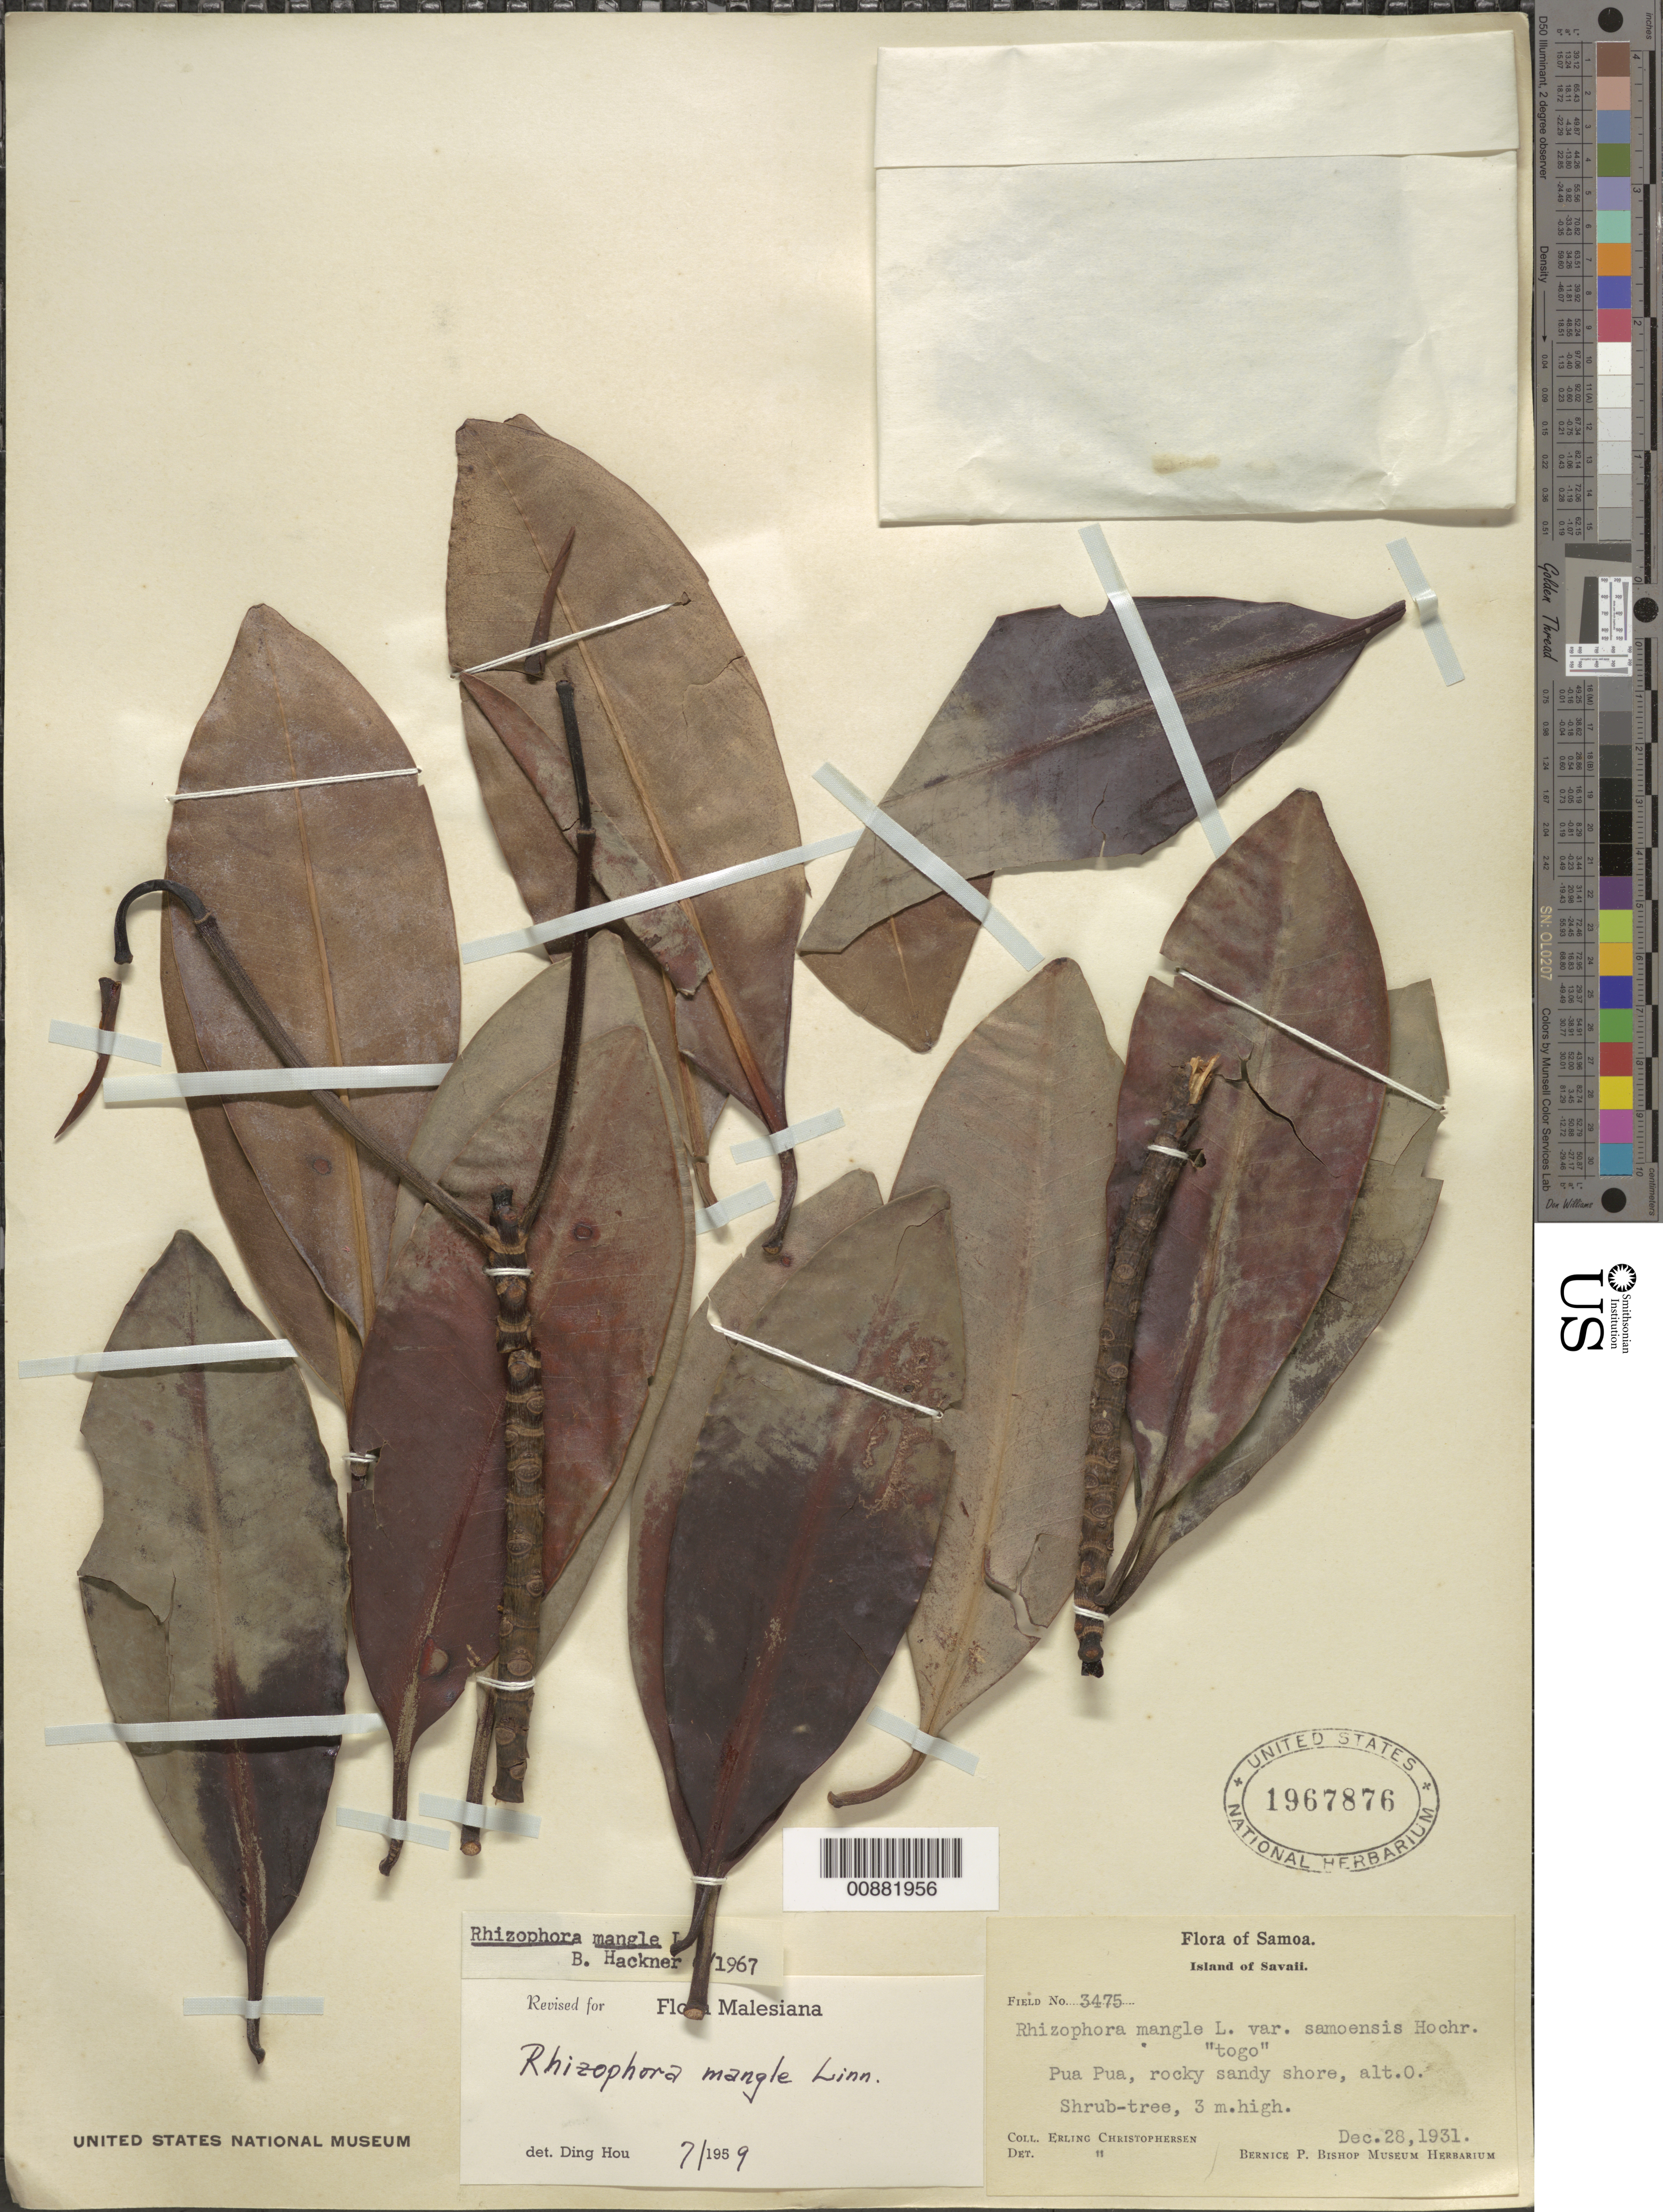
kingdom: Plantae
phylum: Tracheophyta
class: Magnoliopsida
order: Malpighiales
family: Rhizophoraceae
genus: Rhizophora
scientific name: Rhizophora mangle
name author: L.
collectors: E. Christophersen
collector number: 3475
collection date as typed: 28 Dec 1931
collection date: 1931-12-28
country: Samoa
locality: Pua pua.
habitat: rocky sandy shore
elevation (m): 0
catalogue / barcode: US 1967876